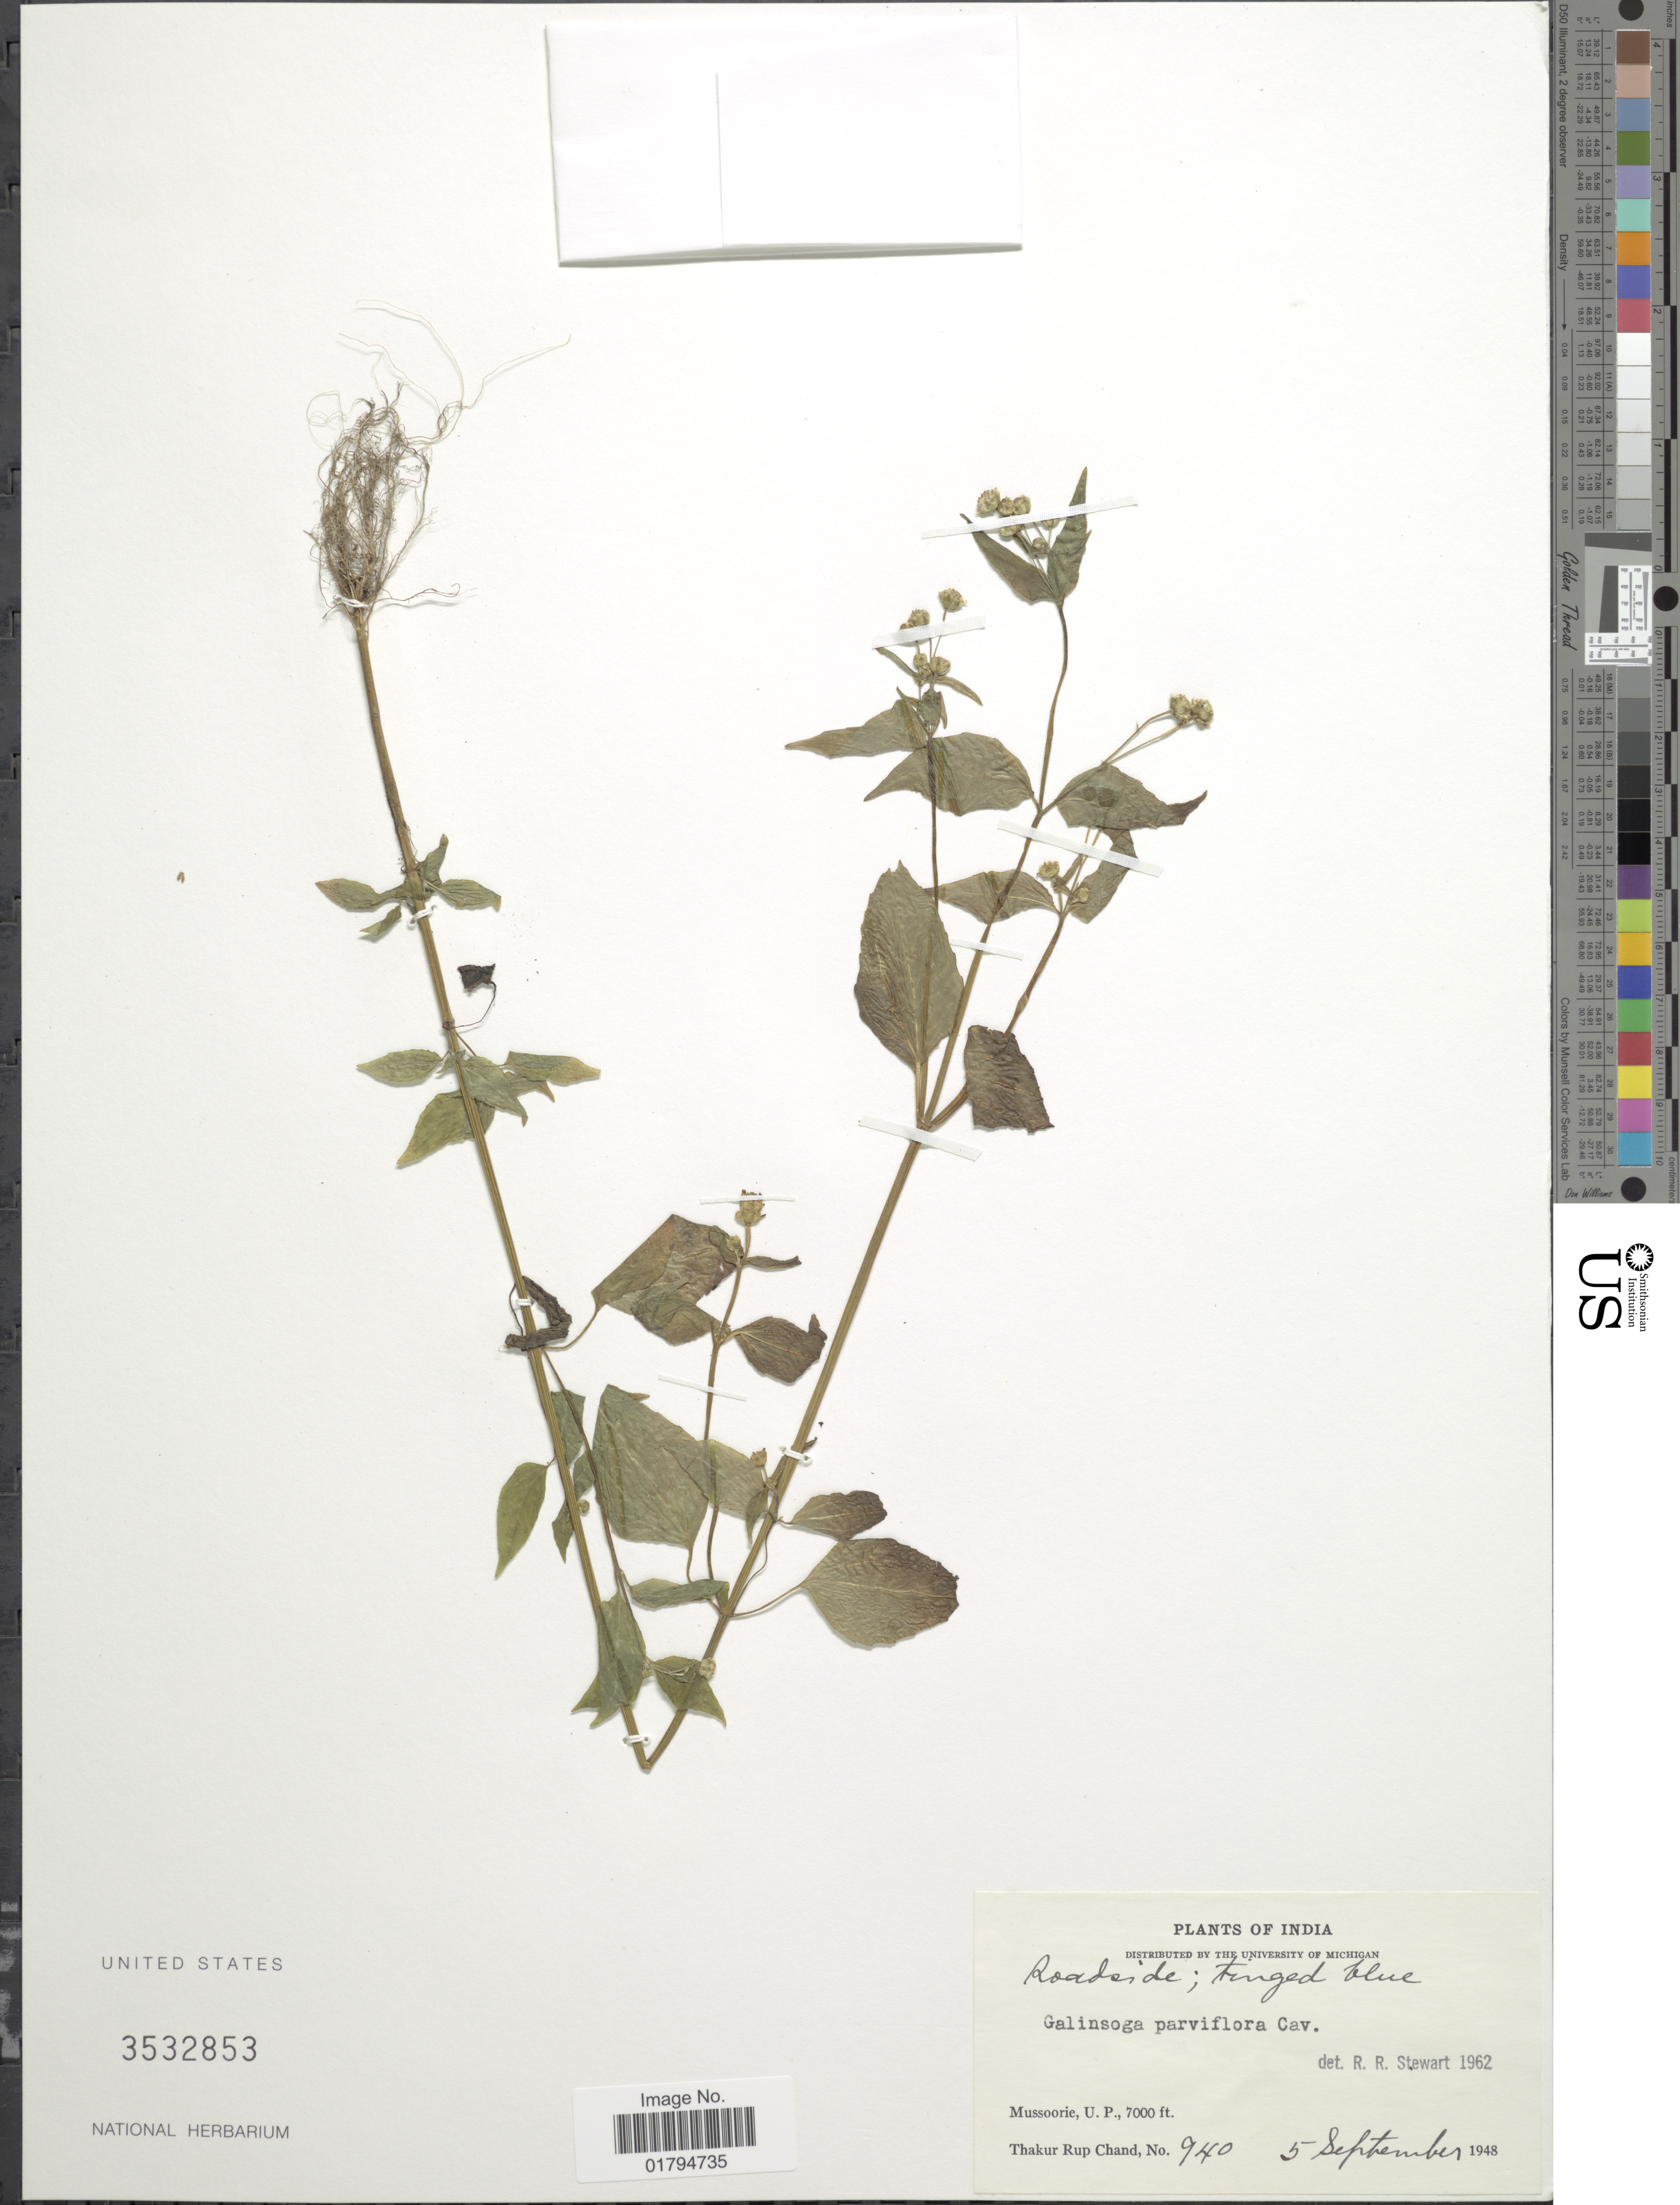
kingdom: Plantae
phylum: Tracheophyta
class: Magnoliopsida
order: Asterales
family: Asteraceae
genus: Galinsoga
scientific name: Galinsoga parviflora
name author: Cav.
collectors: T. R. Chand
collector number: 940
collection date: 1948-09-05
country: India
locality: Mussoorie, U.P.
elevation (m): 2134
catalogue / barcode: US 3532853